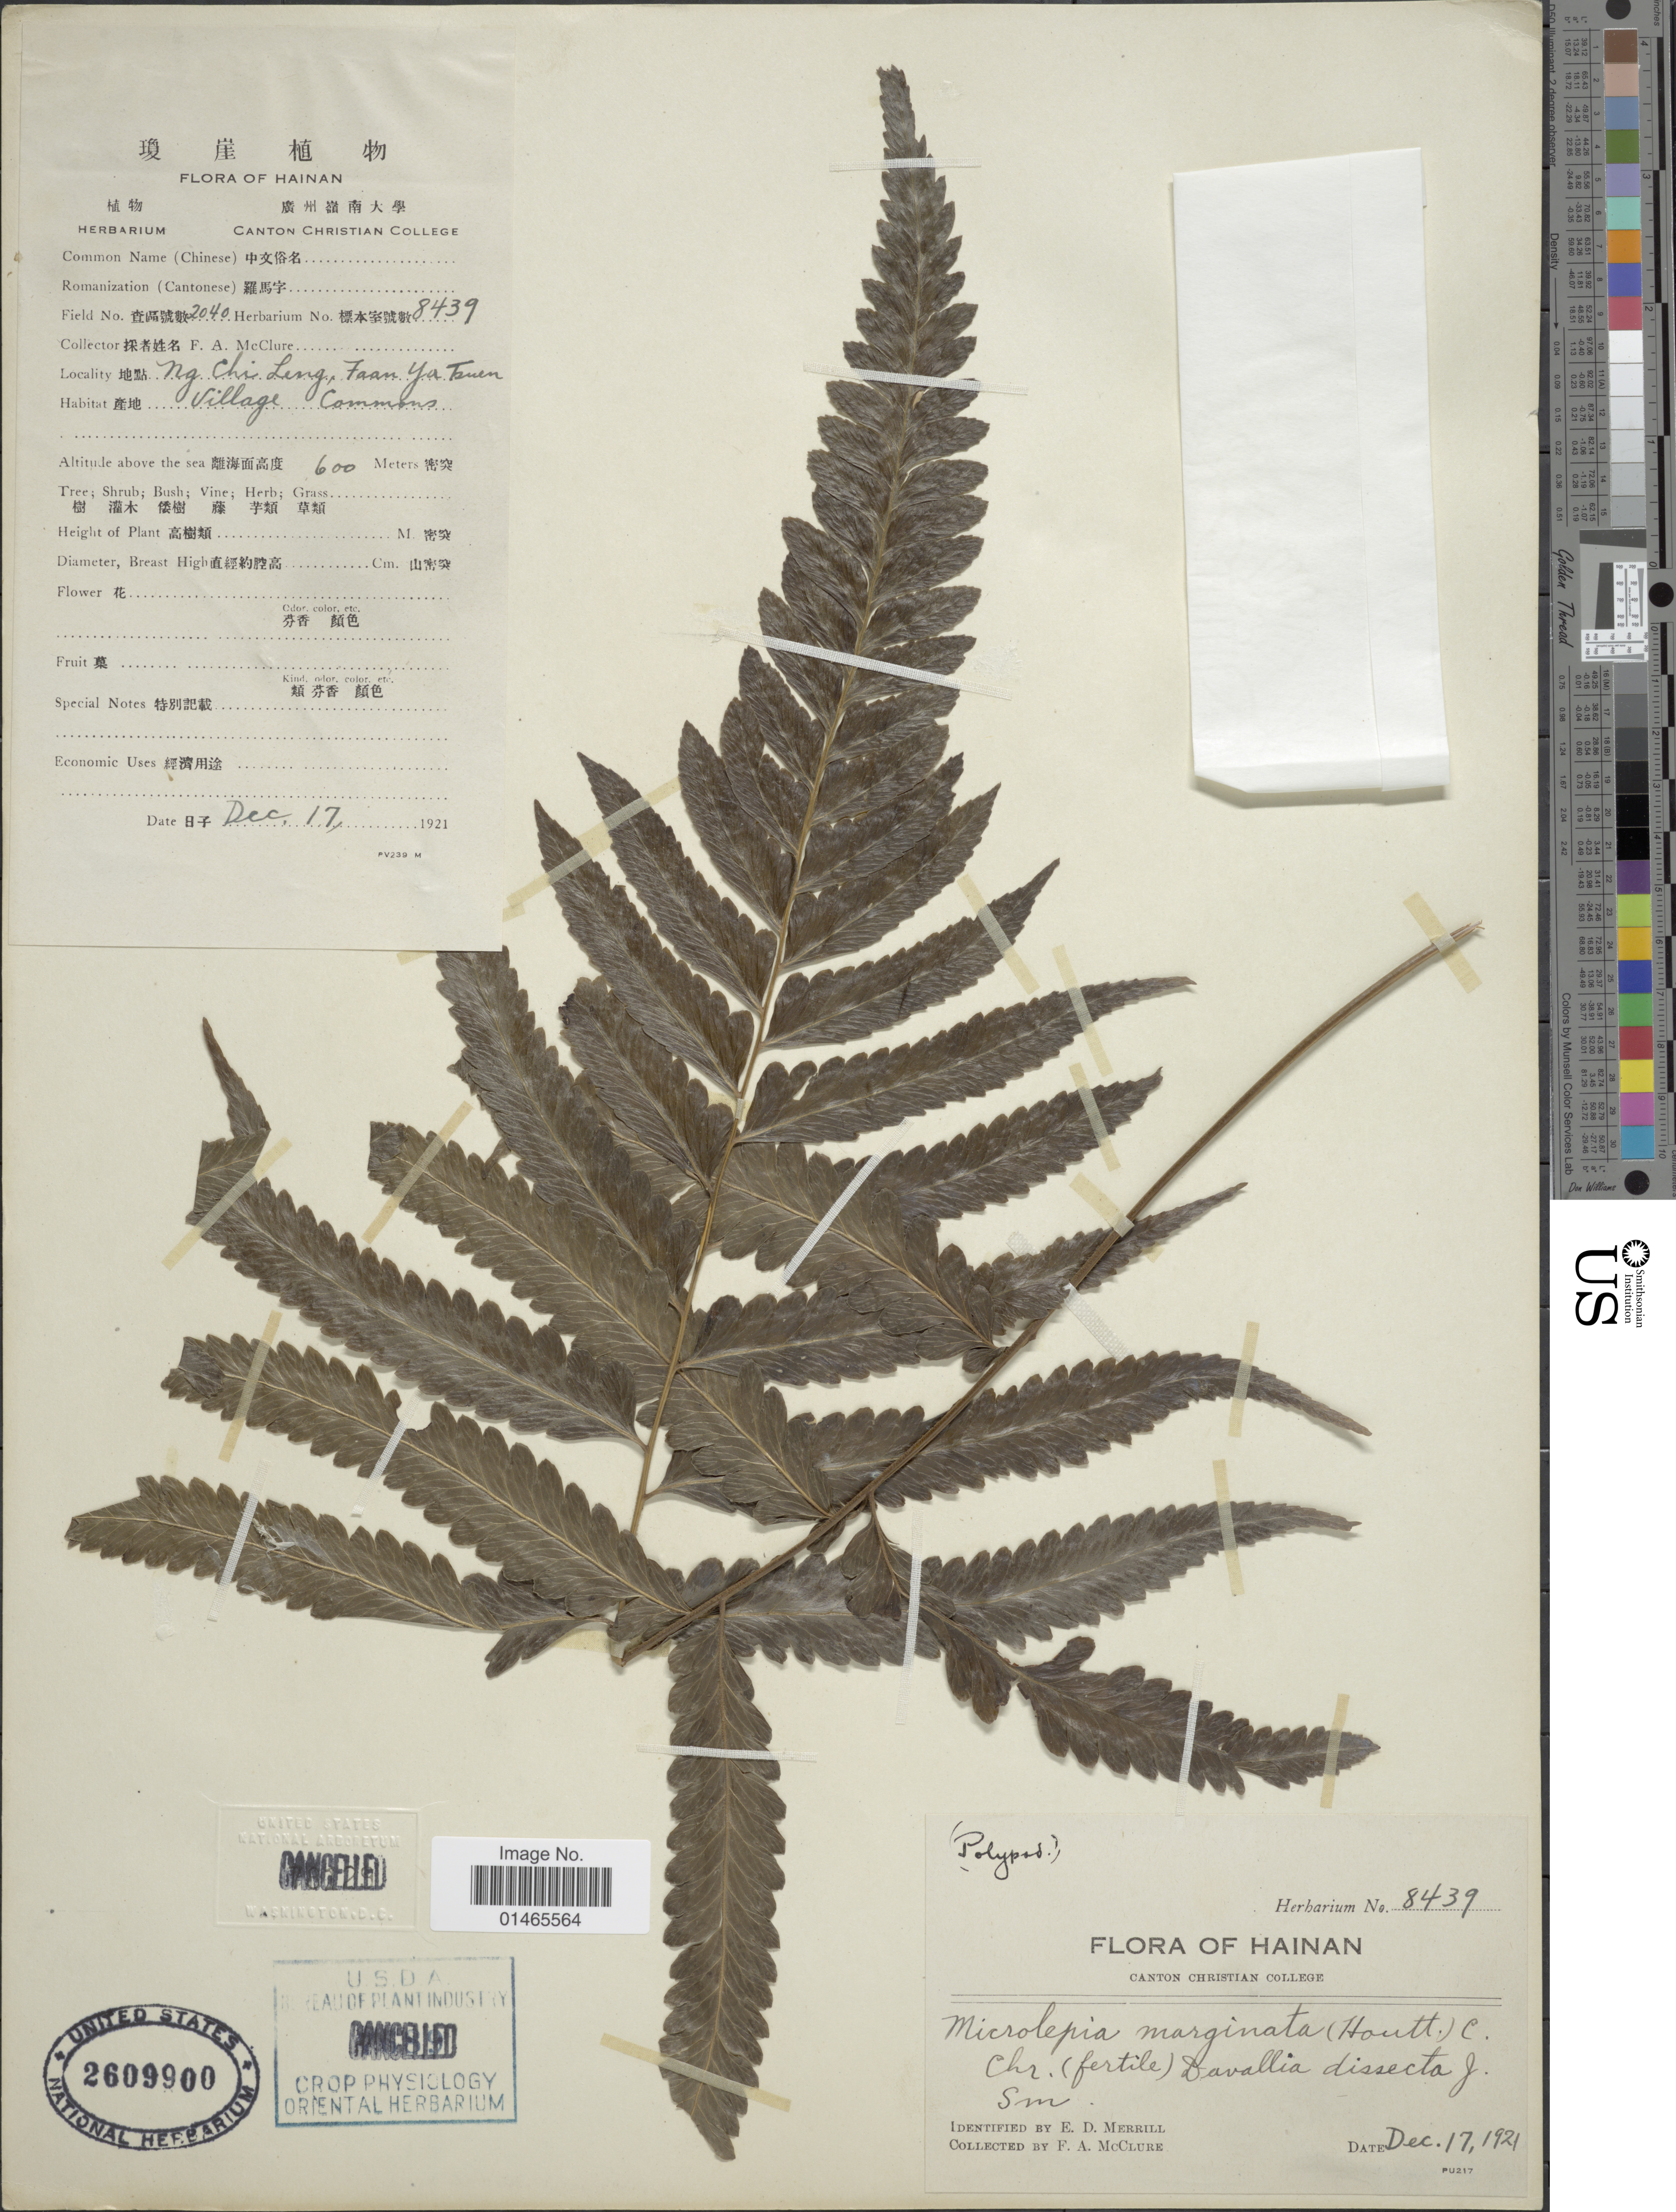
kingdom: Plantae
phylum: Tracheophyta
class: Polypodiopsida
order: Polypodiales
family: Dennstaedtiaceae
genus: Microlepia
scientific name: Microlepia marginata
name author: (Houtt.) C. Chr.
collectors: F. A. McClure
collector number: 8439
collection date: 1921-12-17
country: China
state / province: Hainan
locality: Ng Chi Leng, Famm Ya Tsuen [interpreted]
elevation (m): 600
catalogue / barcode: US 2609900